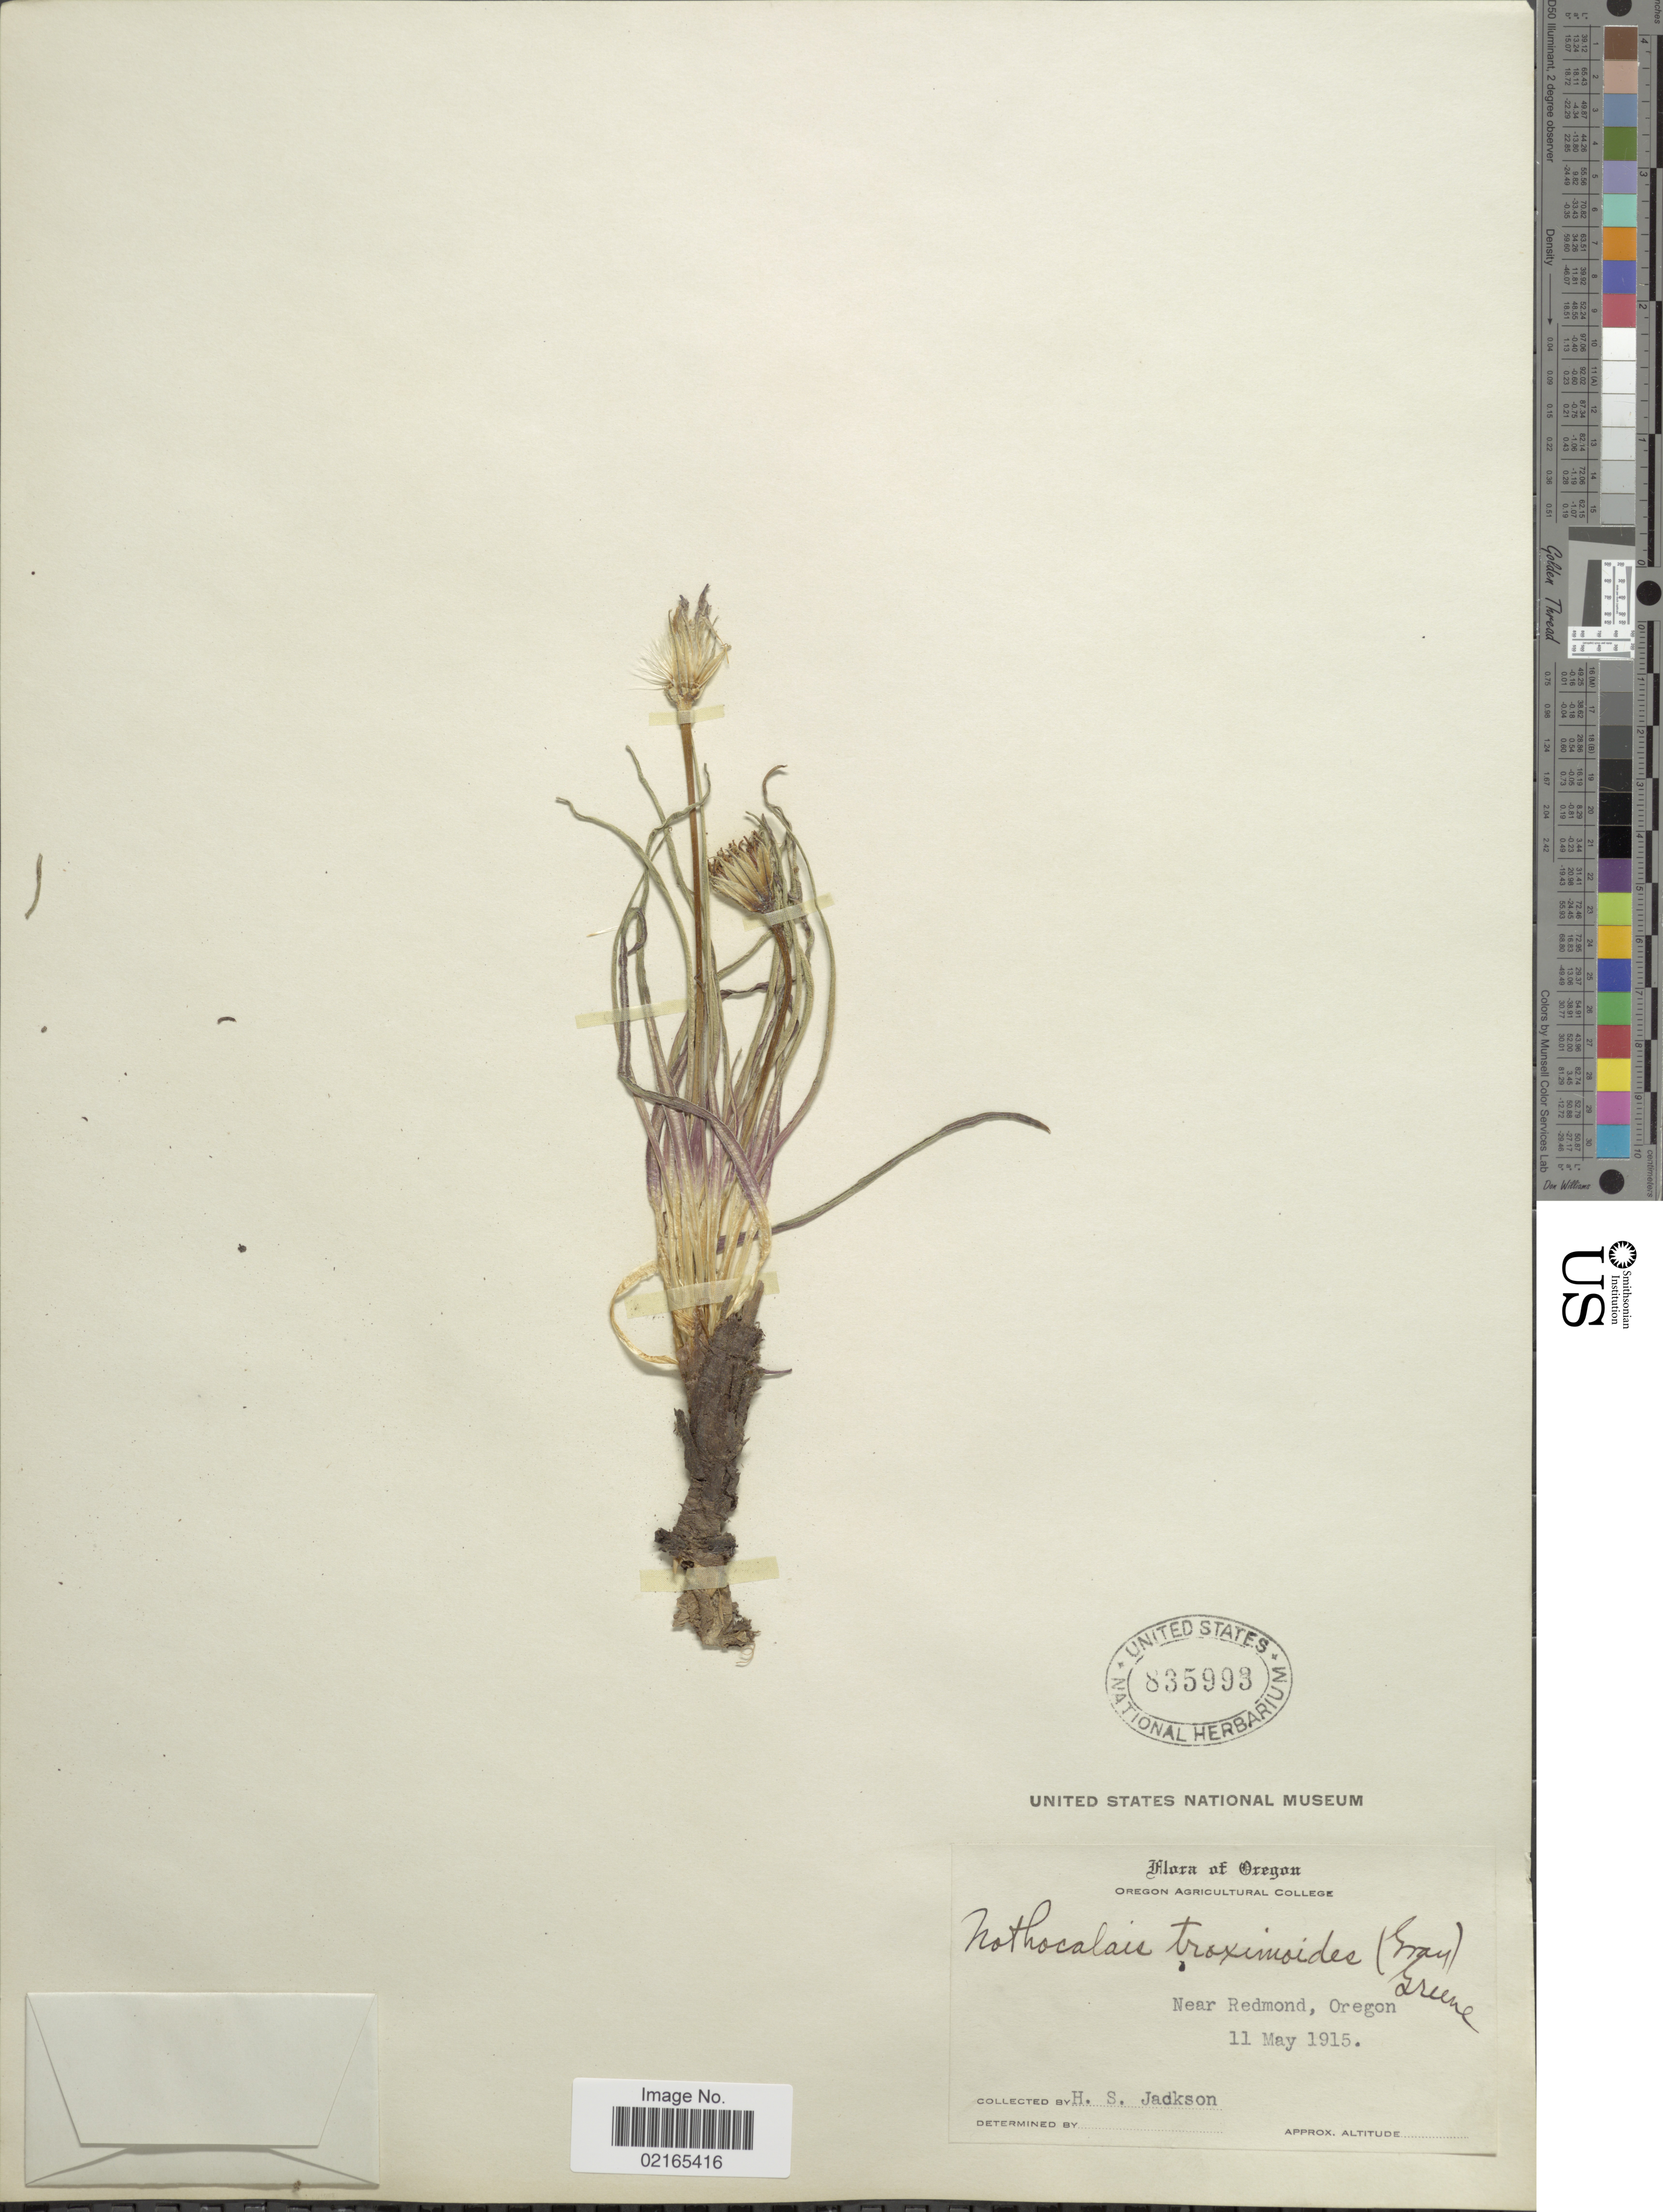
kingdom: Plantae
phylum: Tracheophyta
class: Magnoliopsida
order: Asterales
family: Asteraceae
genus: Nothocalais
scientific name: Nothocalais troximoides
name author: (A. Gray) Greene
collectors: H. Jackson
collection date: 1915-05-11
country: United States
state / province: Oregon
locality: Near Redmond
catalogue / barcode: US 835993